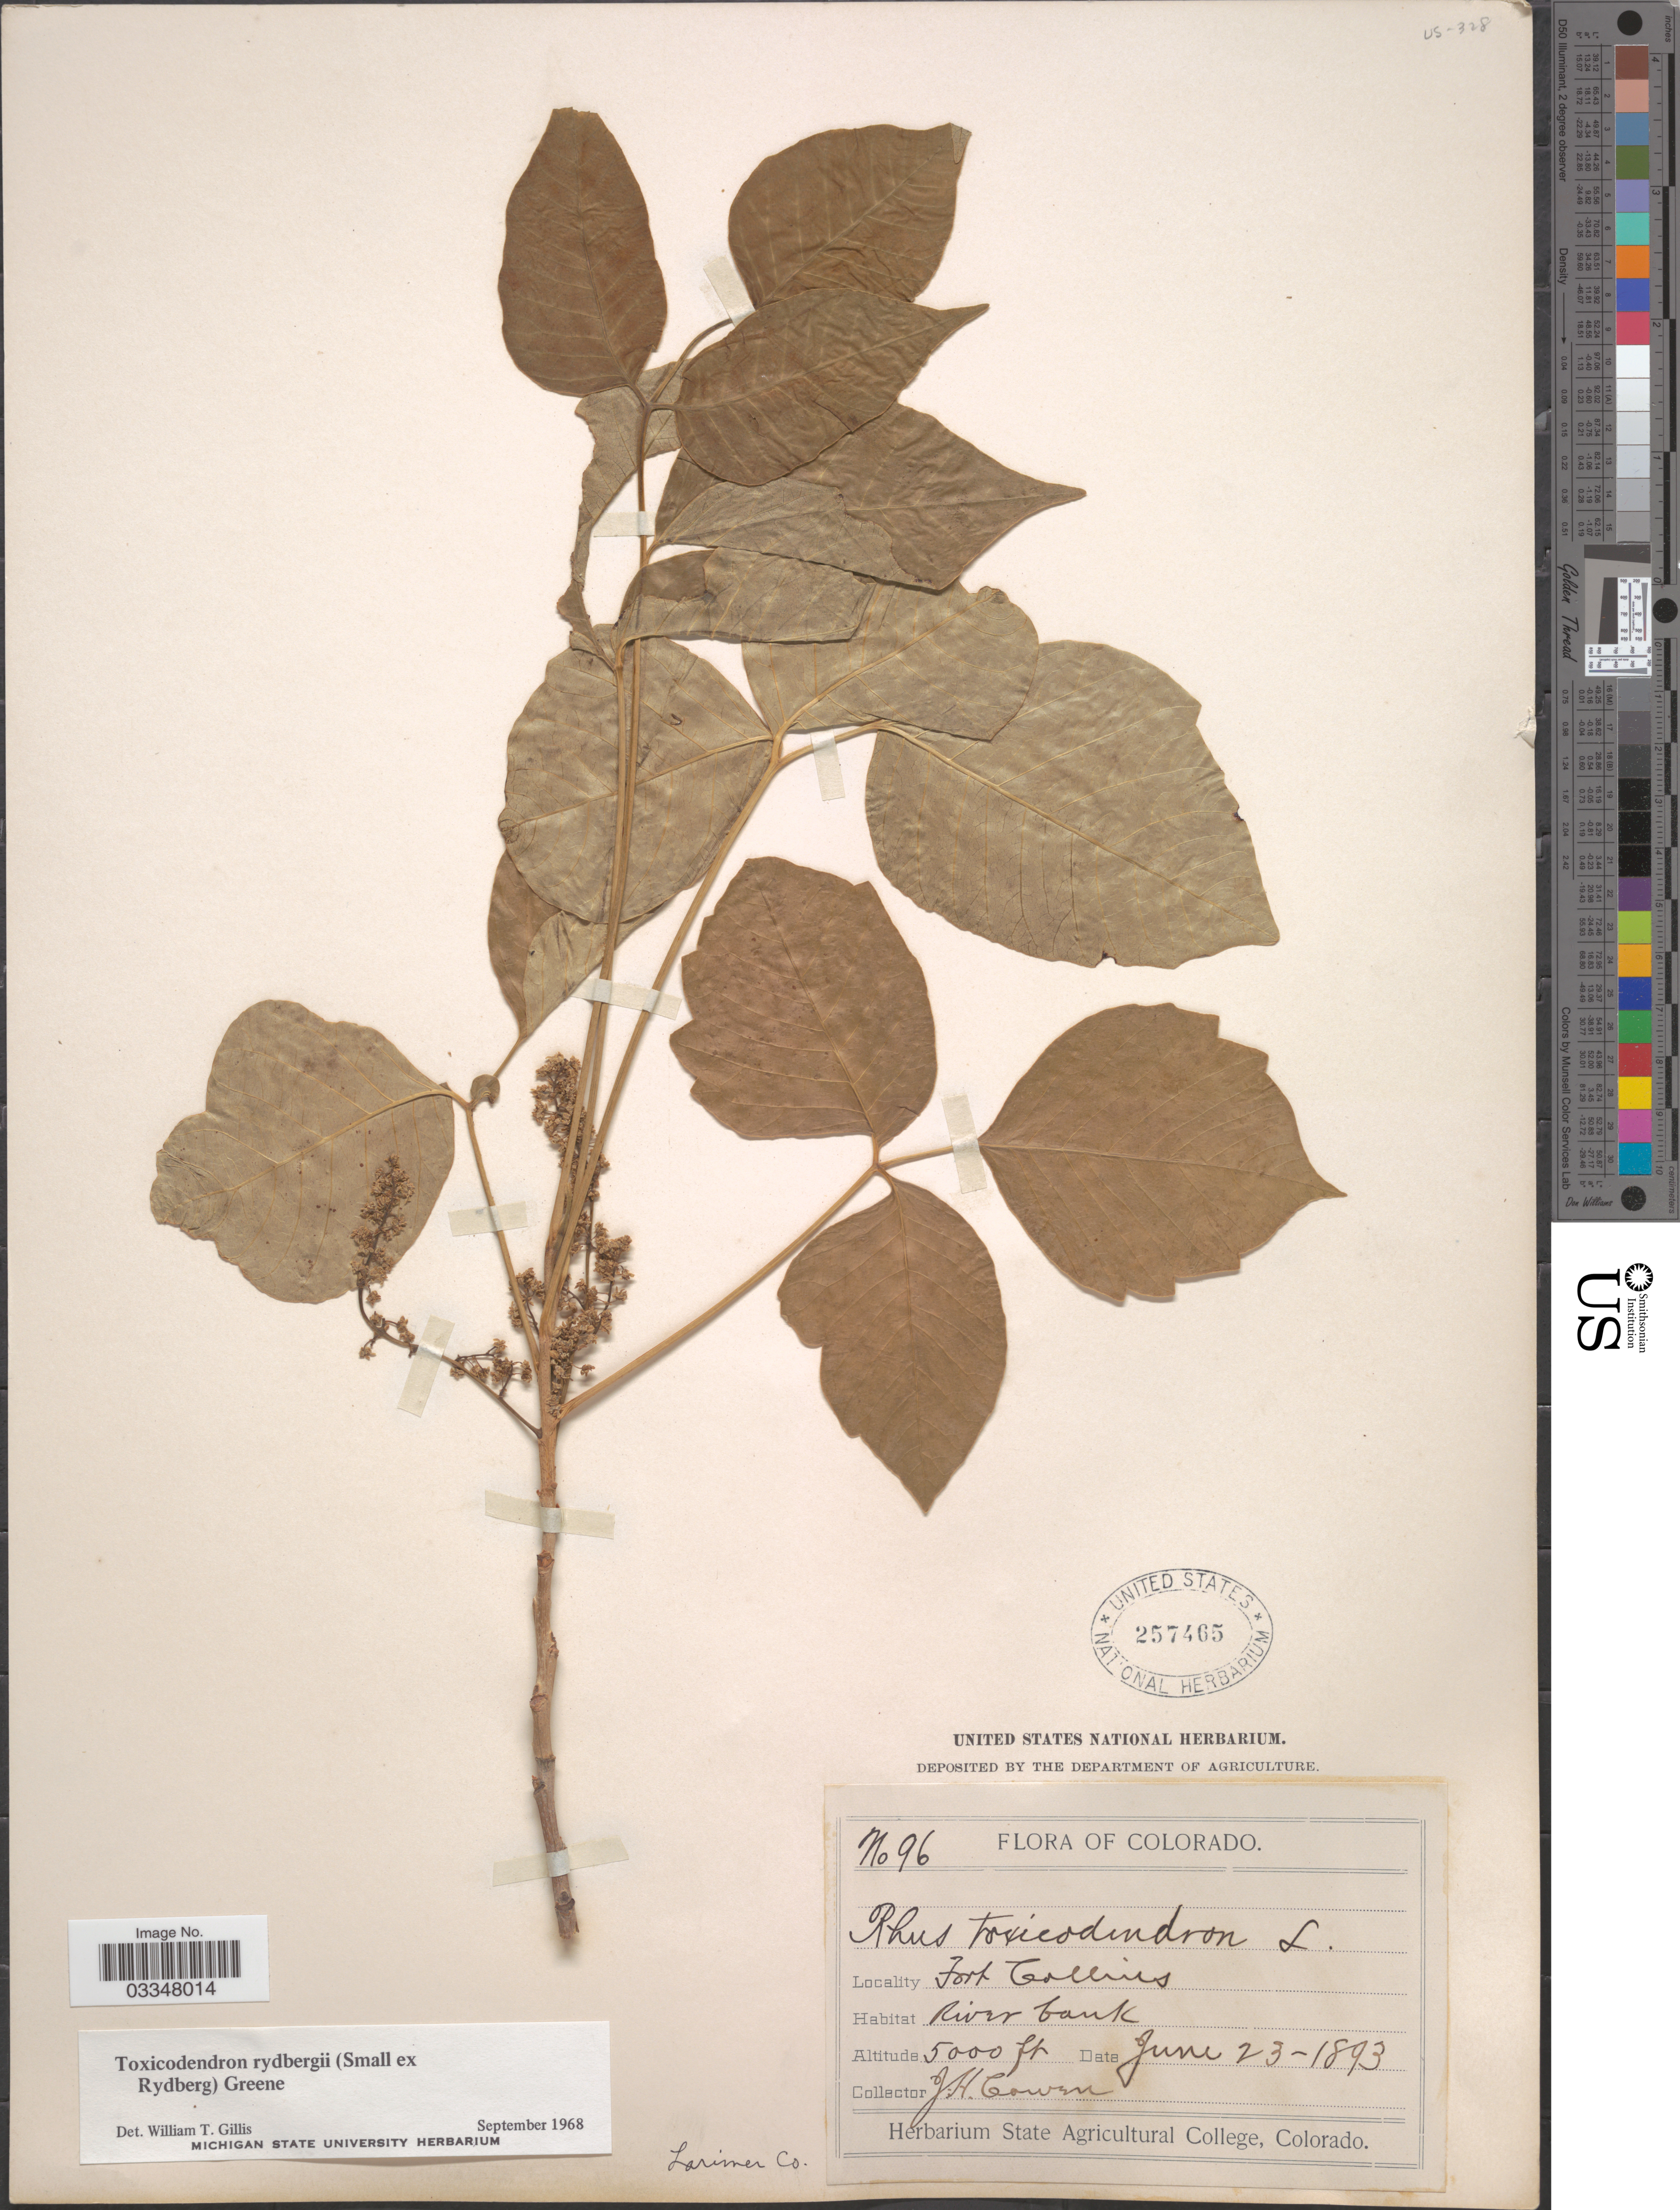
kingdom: Plantae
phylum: Tracheophyta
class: Magnoliopsida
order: Sapindales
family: Anacardiaceae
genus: Toxicodendron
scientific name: Toxicodendron radicans subsp. rydbergii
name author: (Small & Rydb.) Á. Löve & D. Löve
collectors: J. H. Cowen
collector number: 96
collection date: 1893-06-23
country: United States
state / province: Colorado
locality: Fort Collins. Larimer Co.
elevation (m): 1524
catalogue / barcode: US 257465